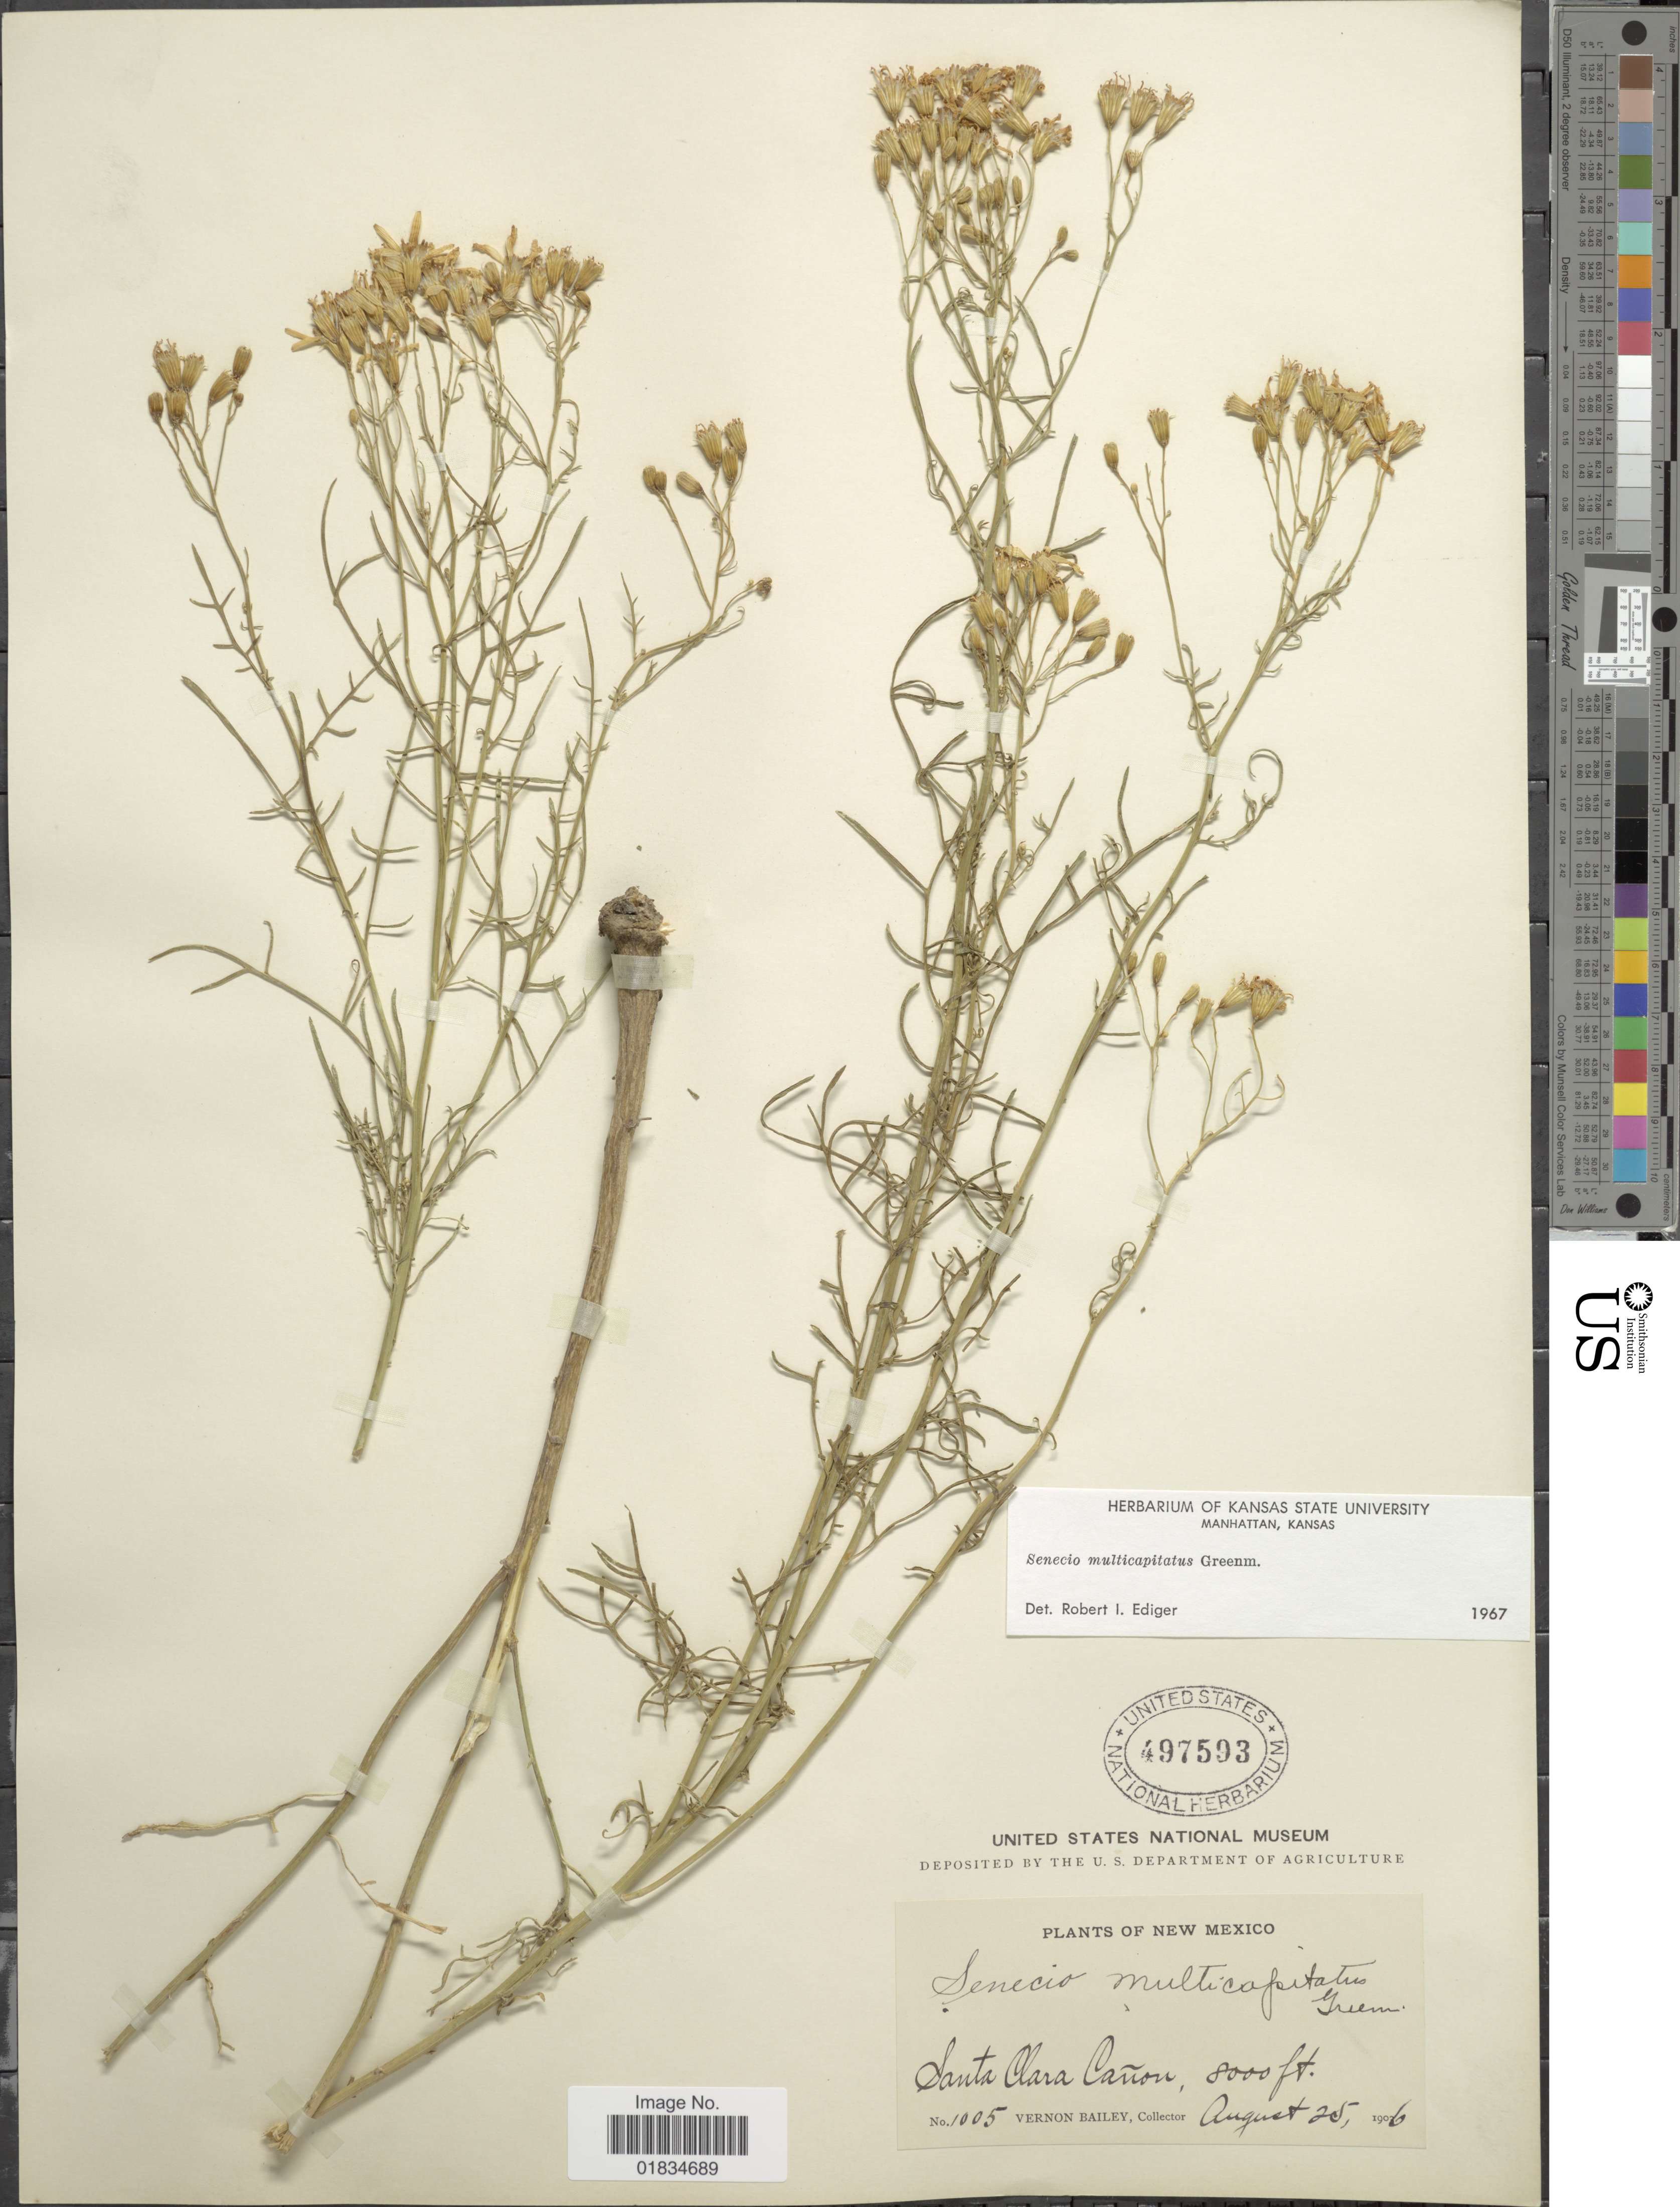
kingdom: Plantae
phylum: Tracheophyta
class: Magnoliopsida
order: Asterales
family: Asteraceae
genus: Senecio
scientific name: Senecio multicapitatus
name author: Greenm.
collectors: V. O. Bailey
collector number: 1005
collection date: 1906-08-25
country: United States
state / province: New Mexico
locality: Santa Clara Canon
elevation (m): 2438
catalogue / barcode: US 497593